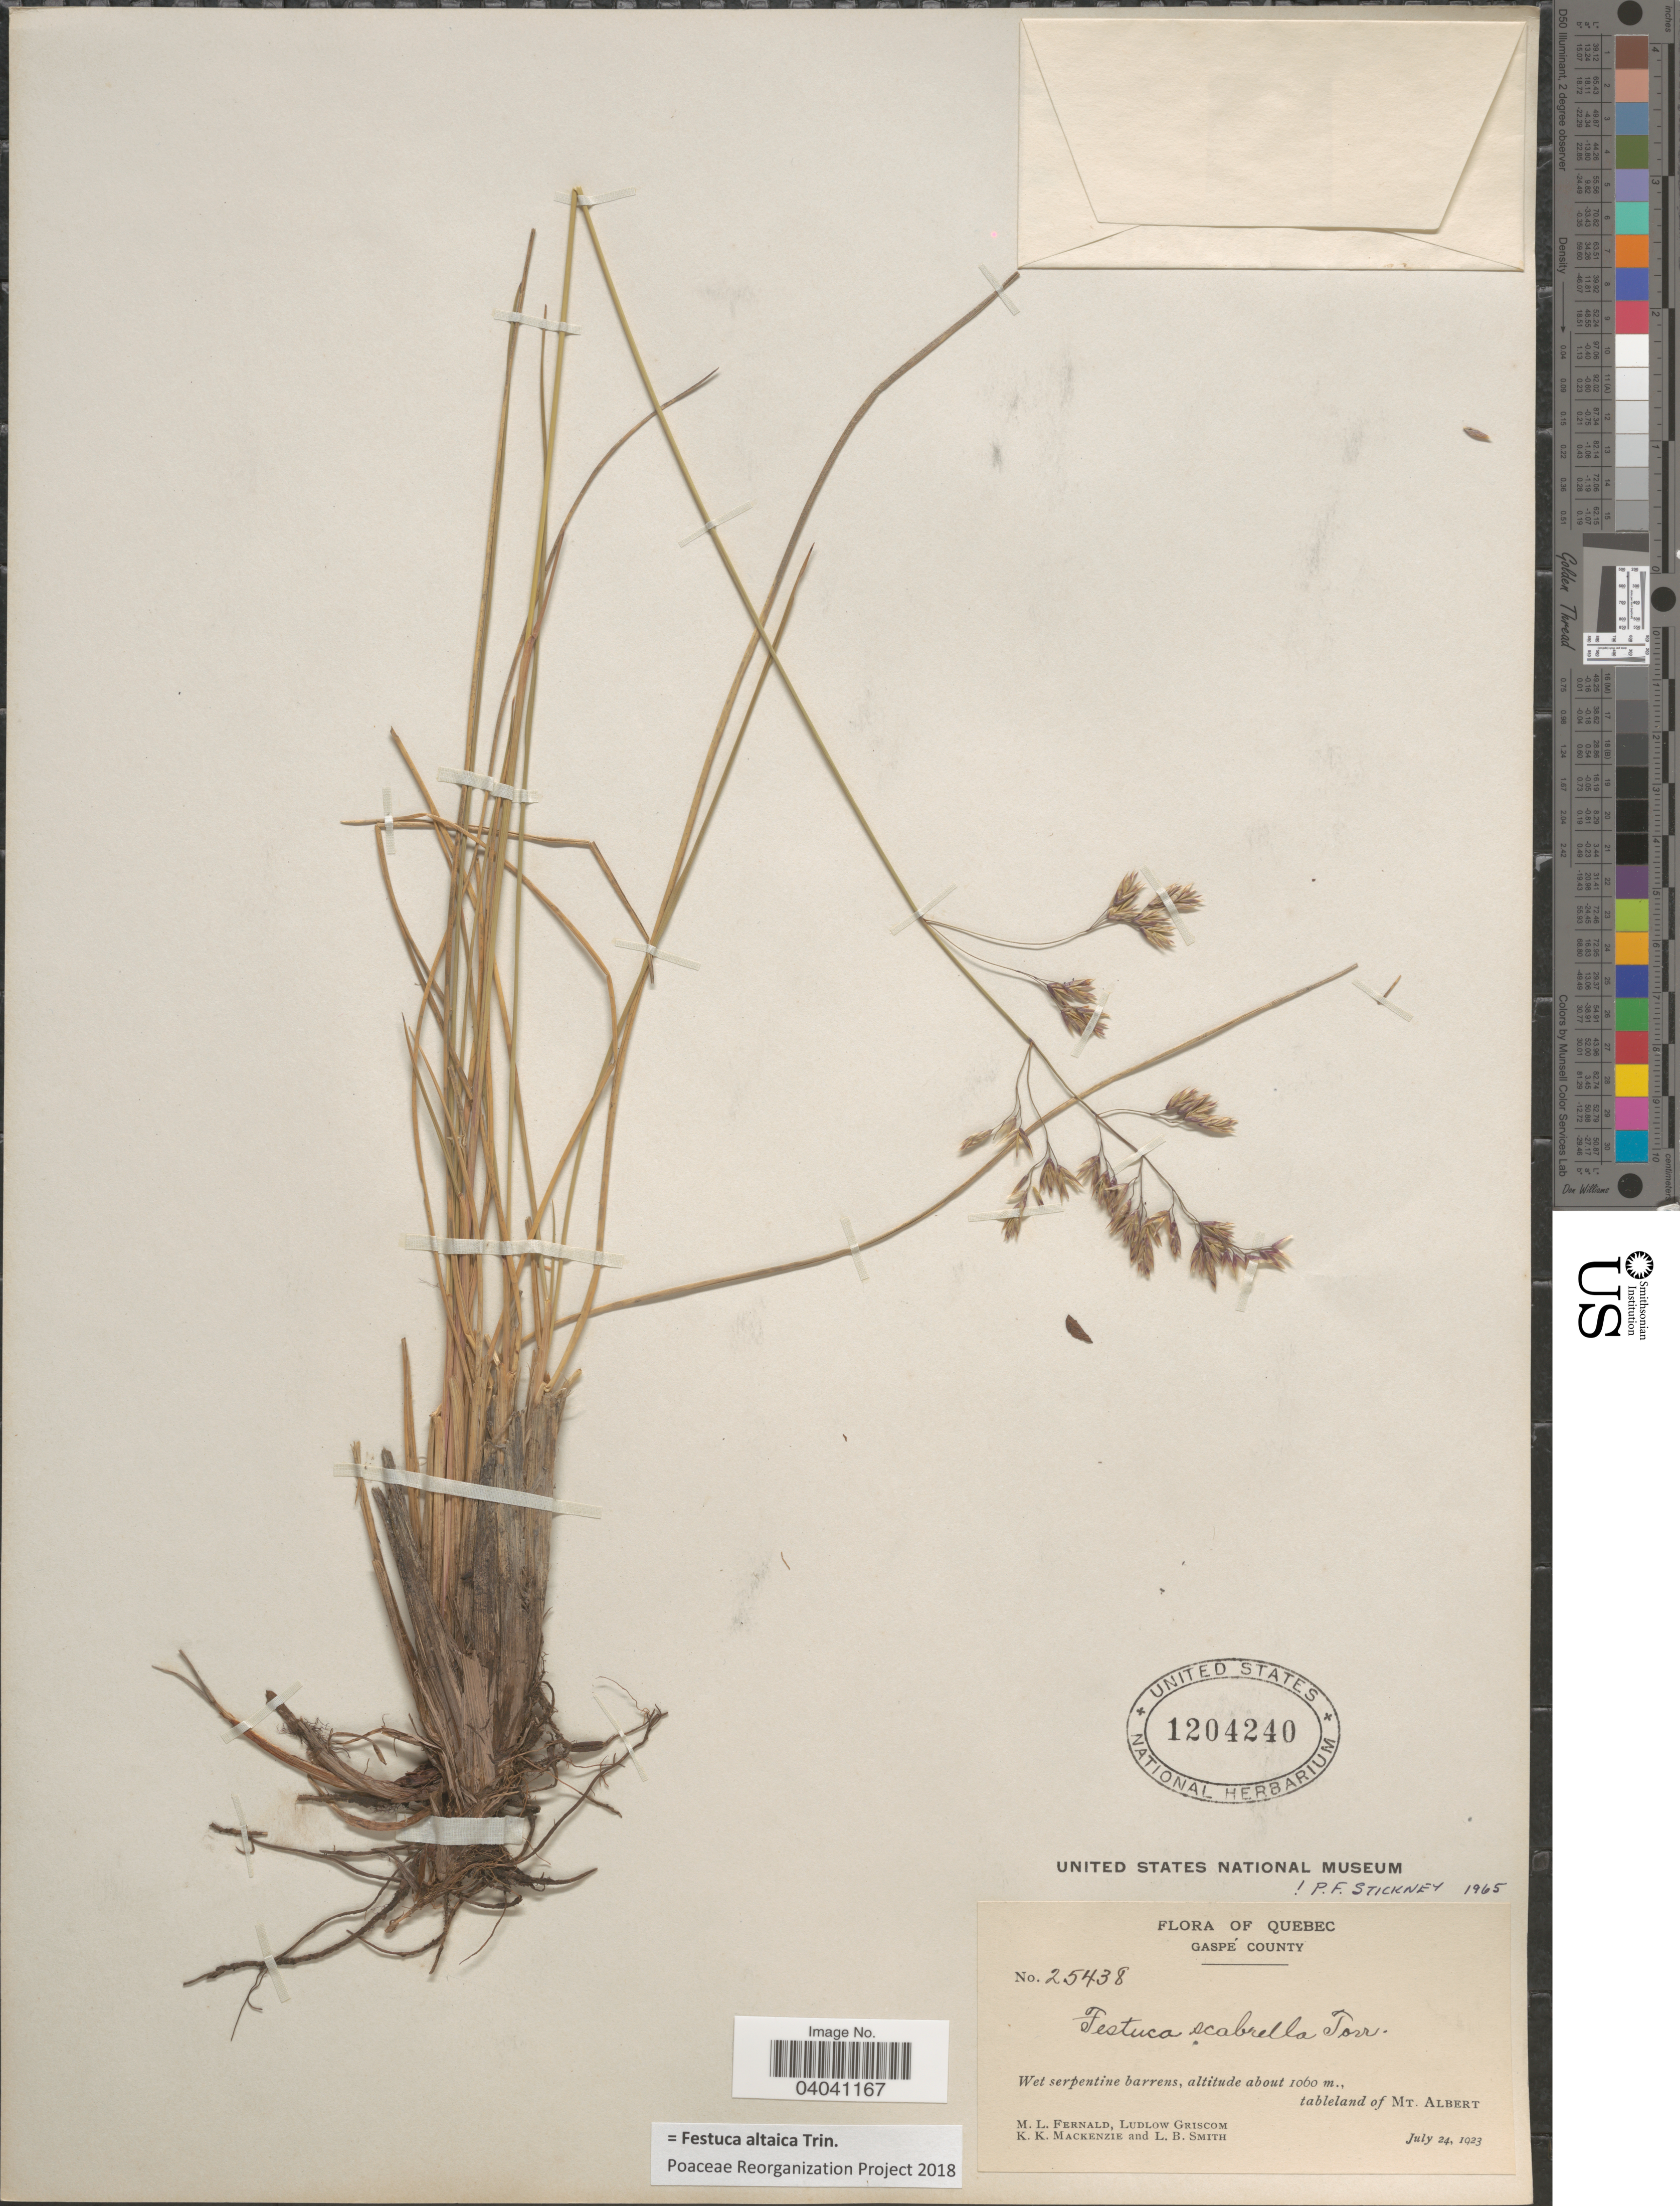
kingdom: Plantae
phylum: Tracheophyta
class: Liliopsida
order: Poales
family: Poaceae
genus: Festuca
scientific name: Festuca altaica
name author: Trin.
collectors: M. L. Fernald, L. Griscom, K. K. Mackenzie & L. Smith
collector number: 25438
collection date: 1923-07-24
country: Canada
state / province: Quebec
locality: Gaspé County. Tableland of Mt. Albert.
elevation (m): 1060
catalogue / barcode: US 1204240